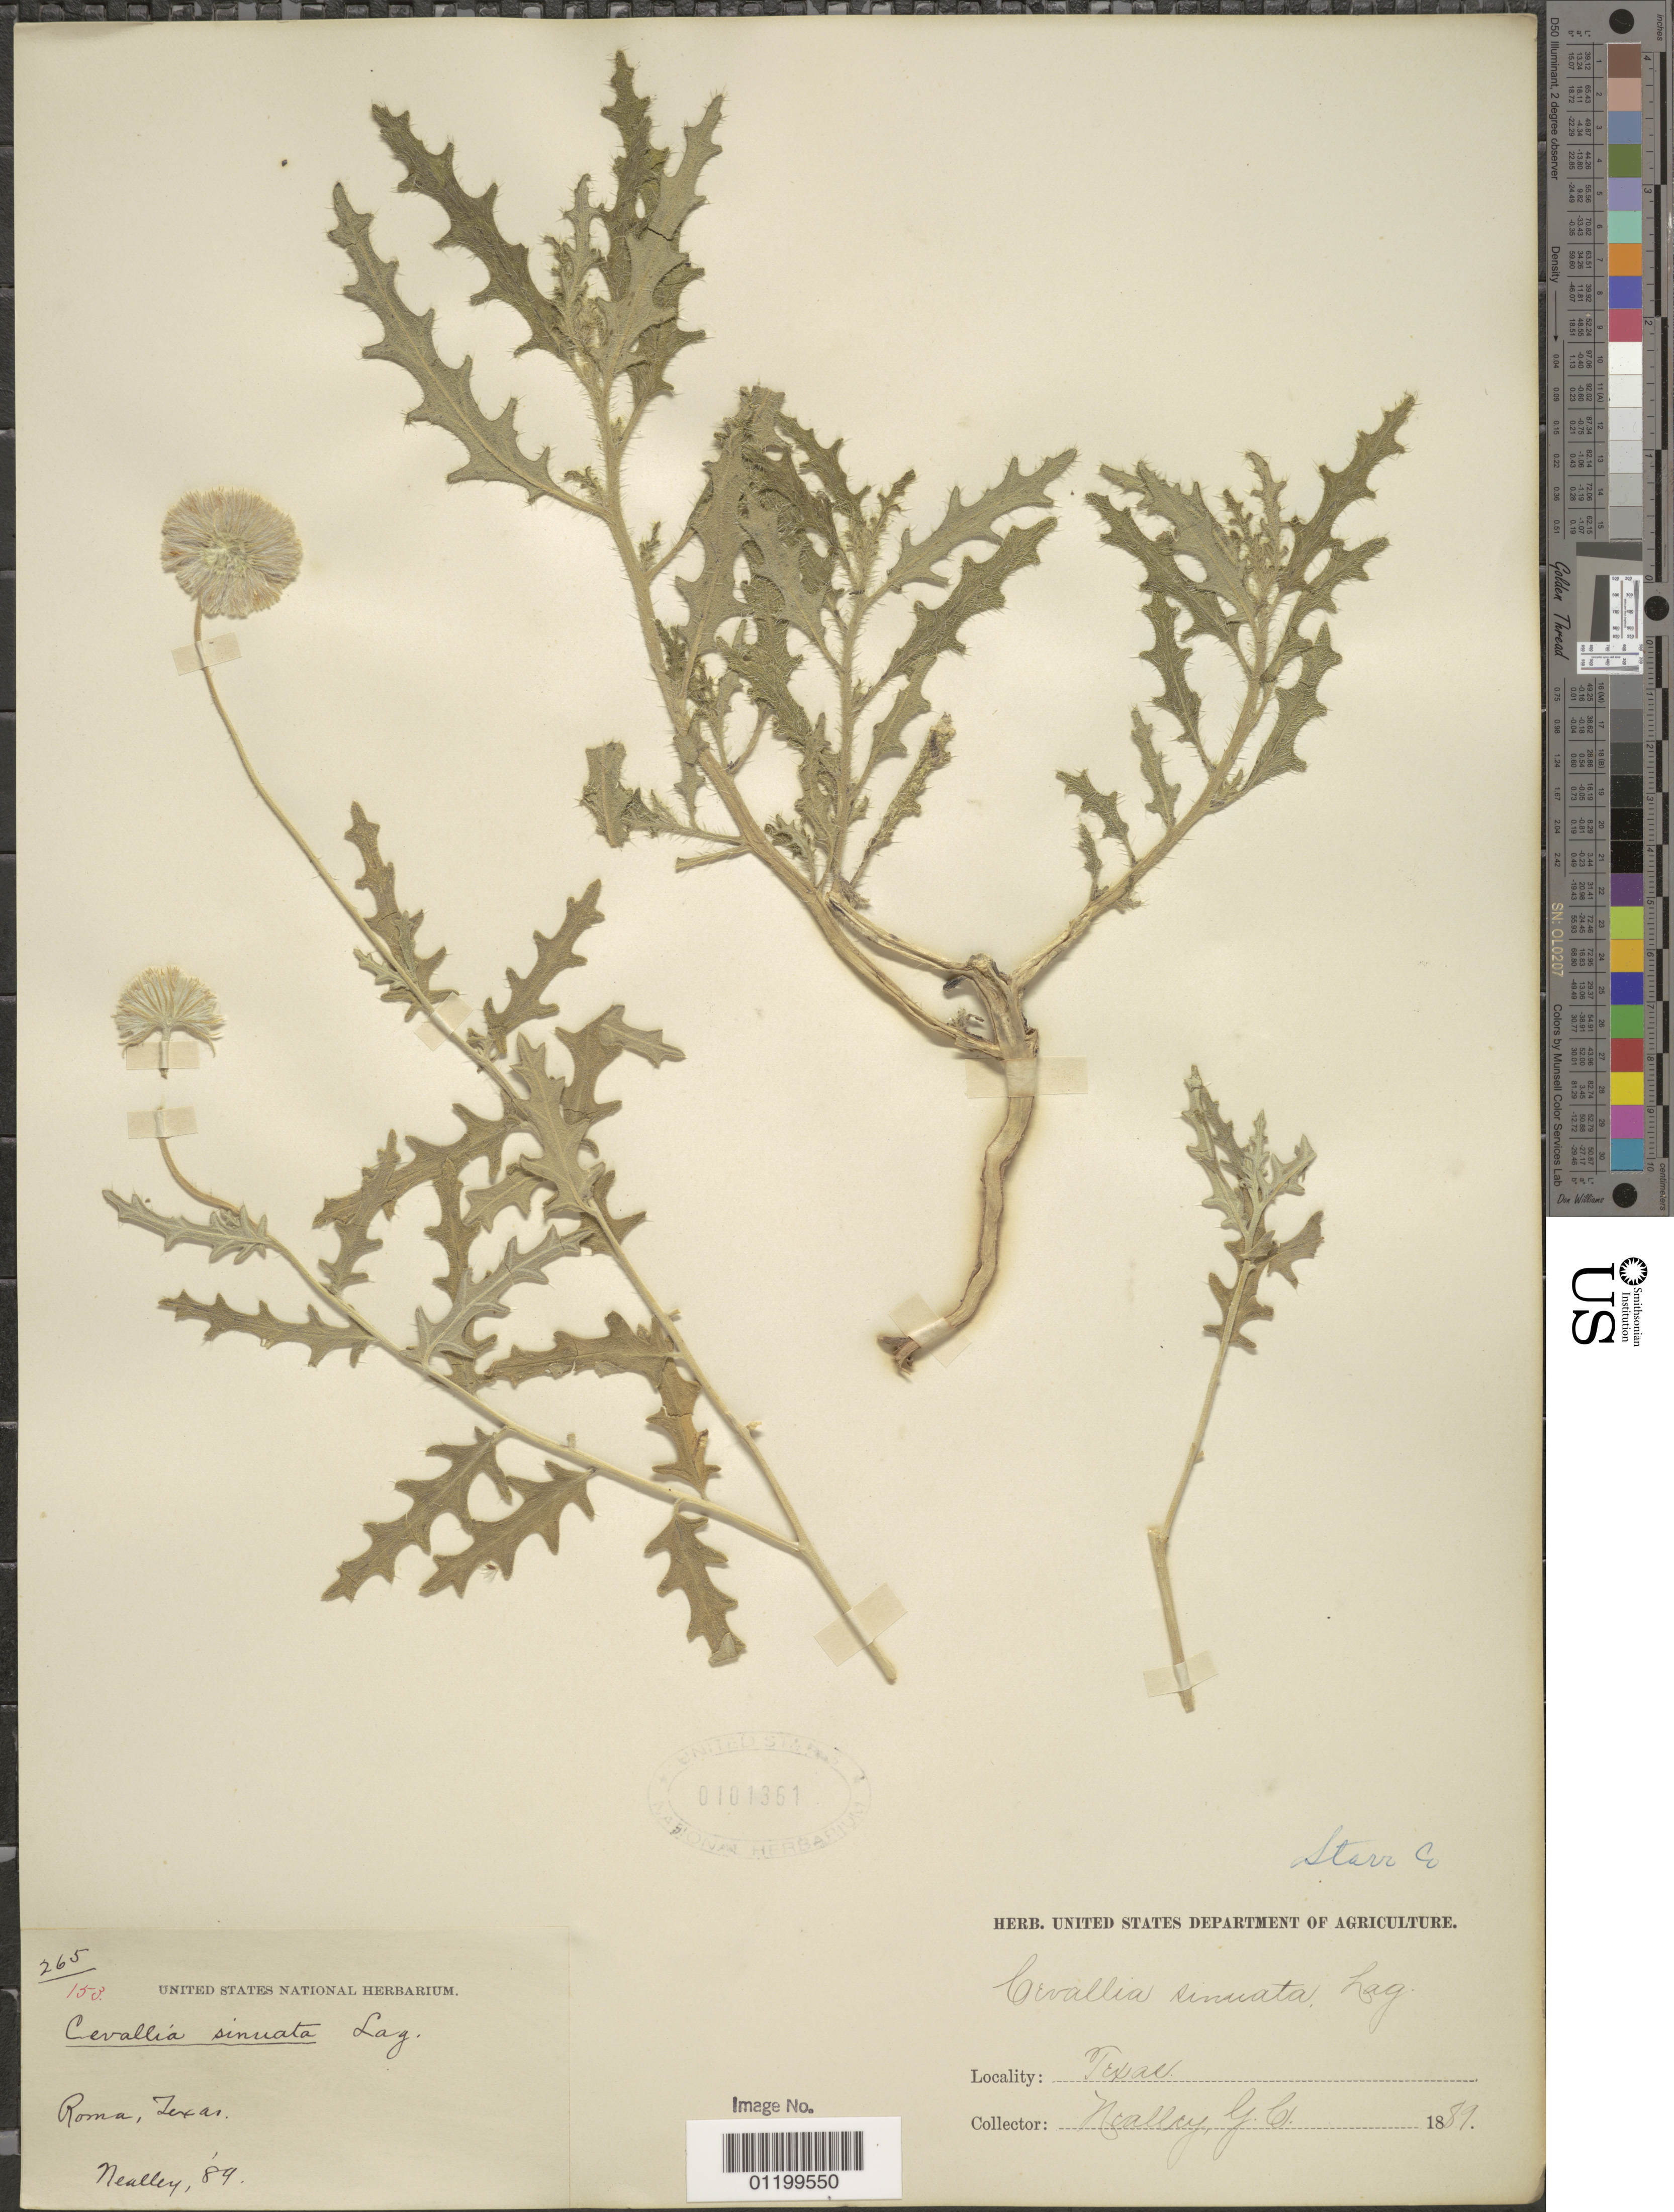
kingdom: Plantae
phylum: Tracheophyta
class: Magnoliopsida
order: Cornales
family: Loasaceae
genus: Cevallia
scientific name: Cevallia sinuata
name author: Lag.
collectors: G. C. Nealley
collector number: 265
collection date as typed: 1889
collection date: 1889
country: United States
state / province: Texas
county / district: Starr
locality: Roma.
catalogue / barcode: US 101361